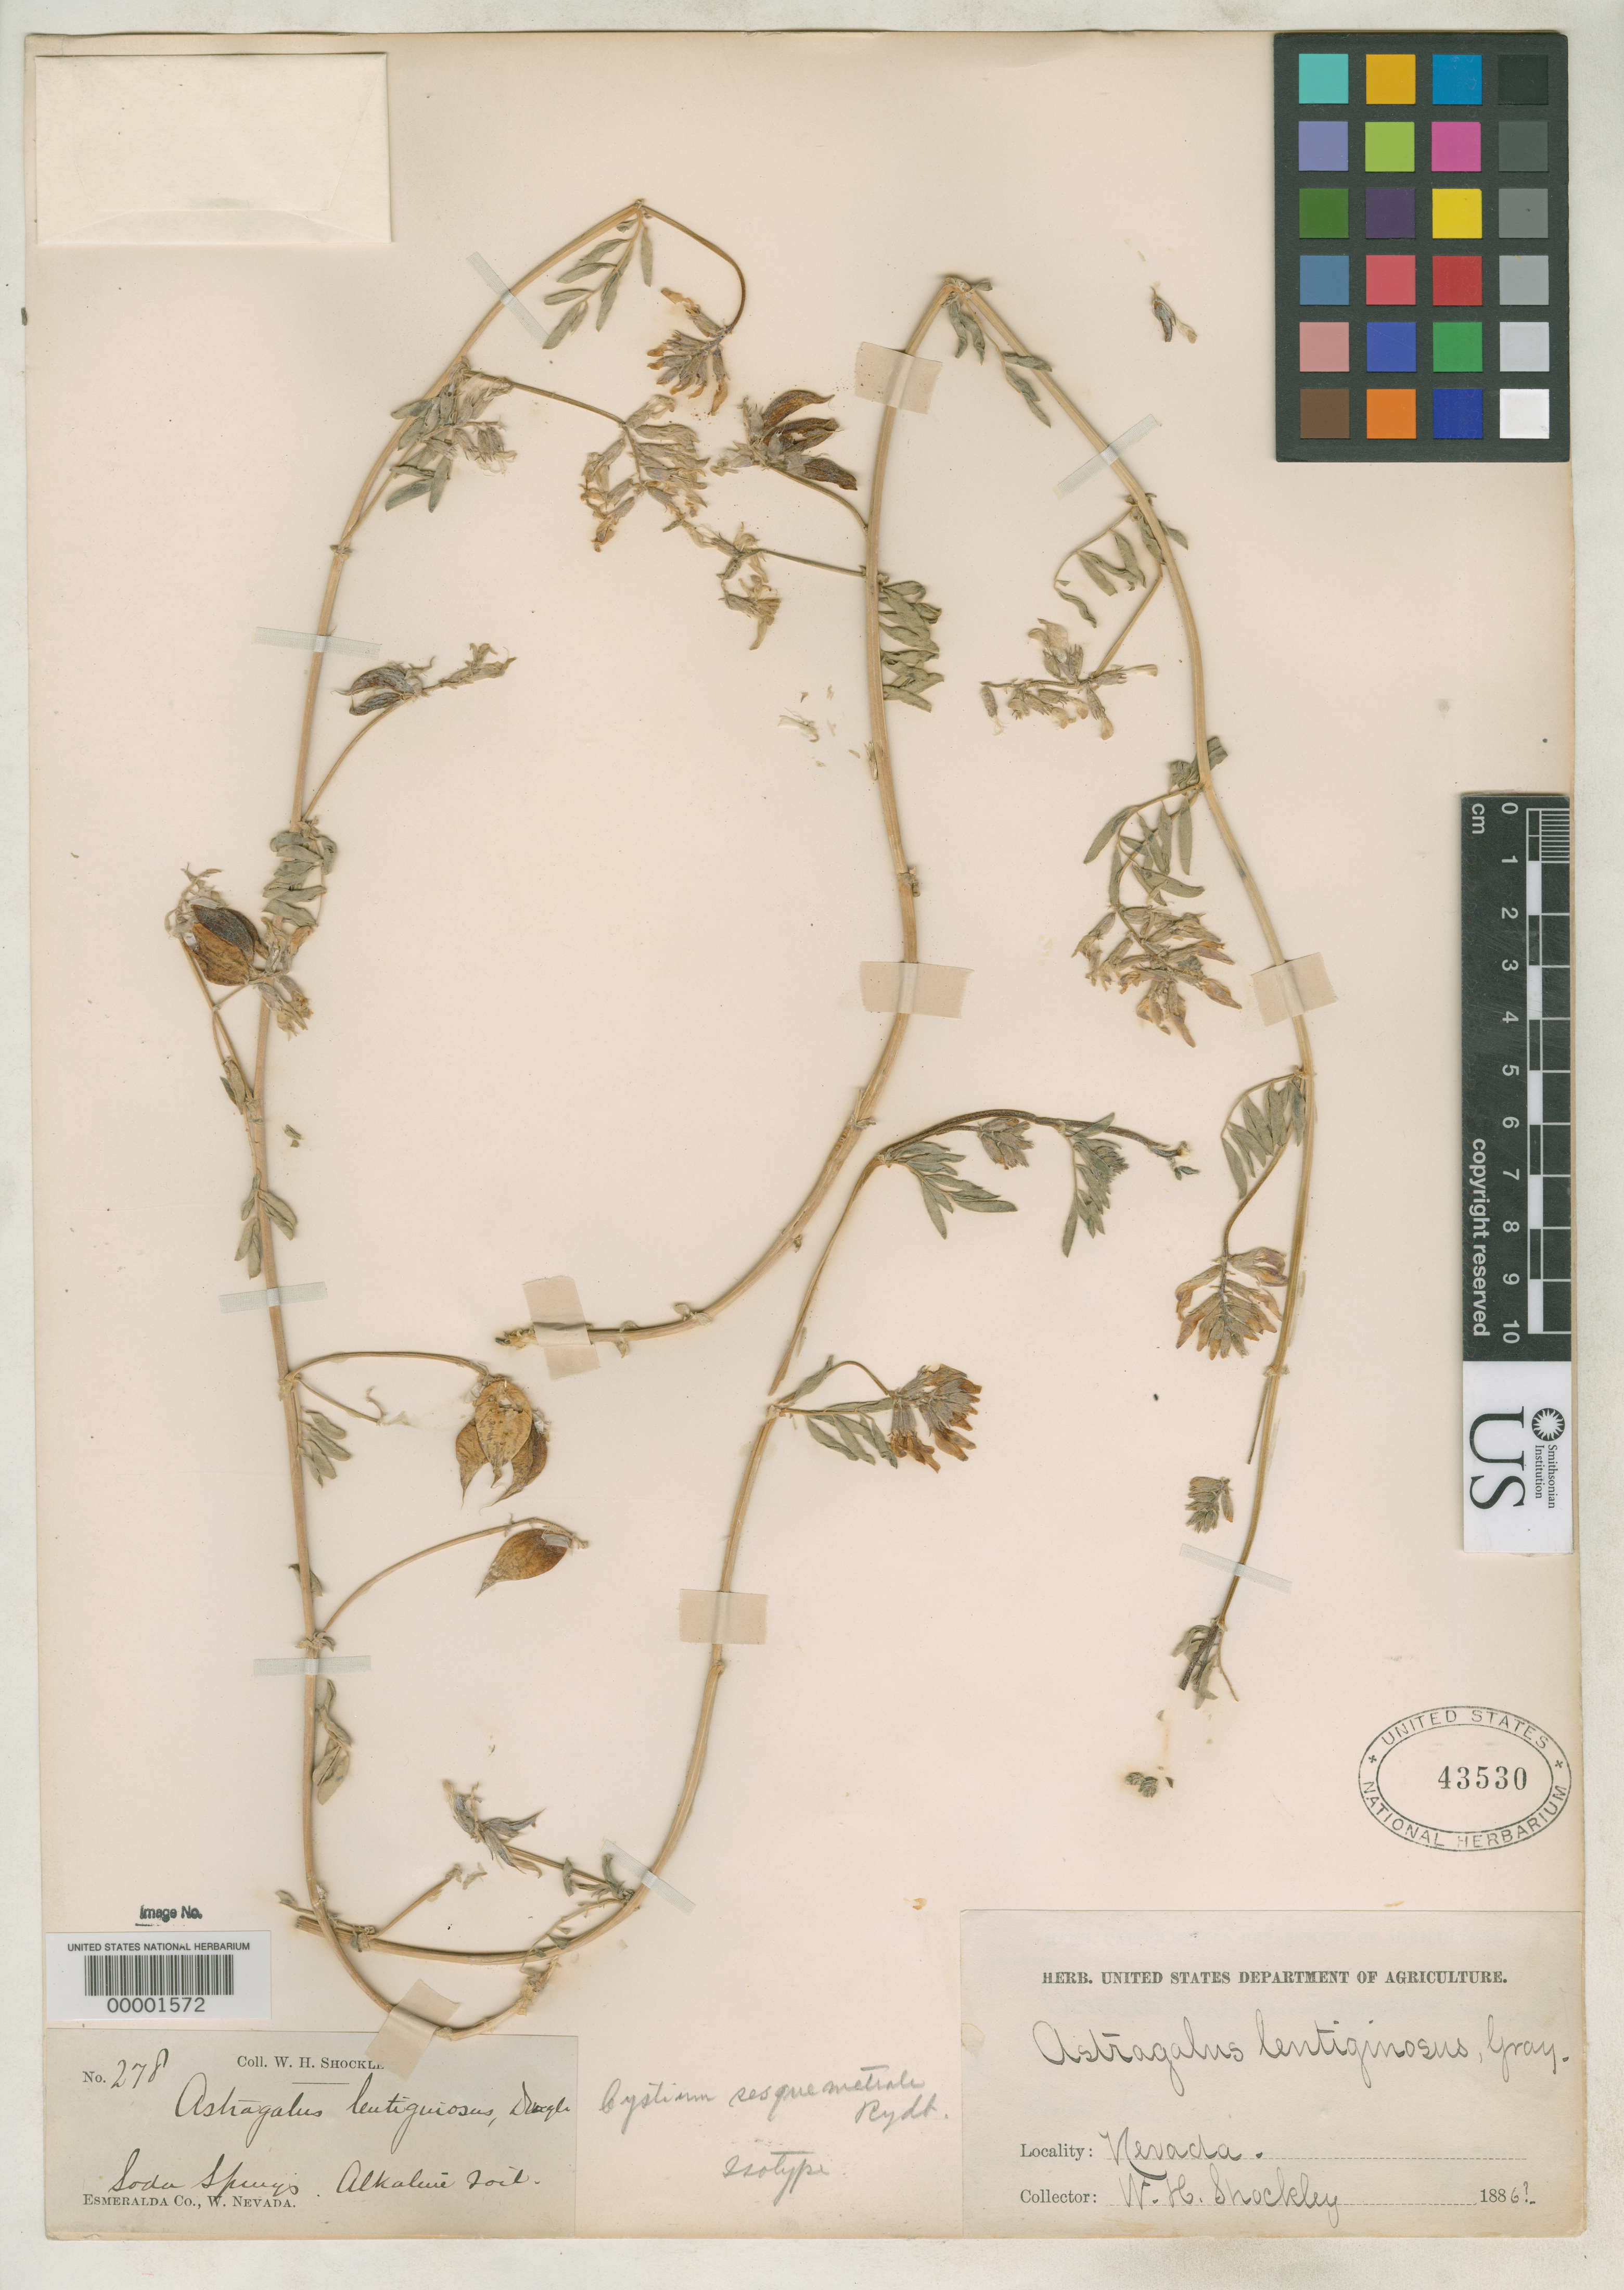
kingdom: Plantae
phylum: Tracheophyta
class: Magnoliopsida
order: Fabales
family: Fabaceae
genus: Cystium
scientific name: Cystium sesquimetrale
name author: Rydb.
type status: Isotype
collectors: W. Shockley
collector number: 278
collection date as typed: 11 Jun 1886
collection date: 1886-06-11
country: United States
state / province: Nevada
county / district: Esmeralda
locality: Soda Springs.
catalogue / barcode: US 43530